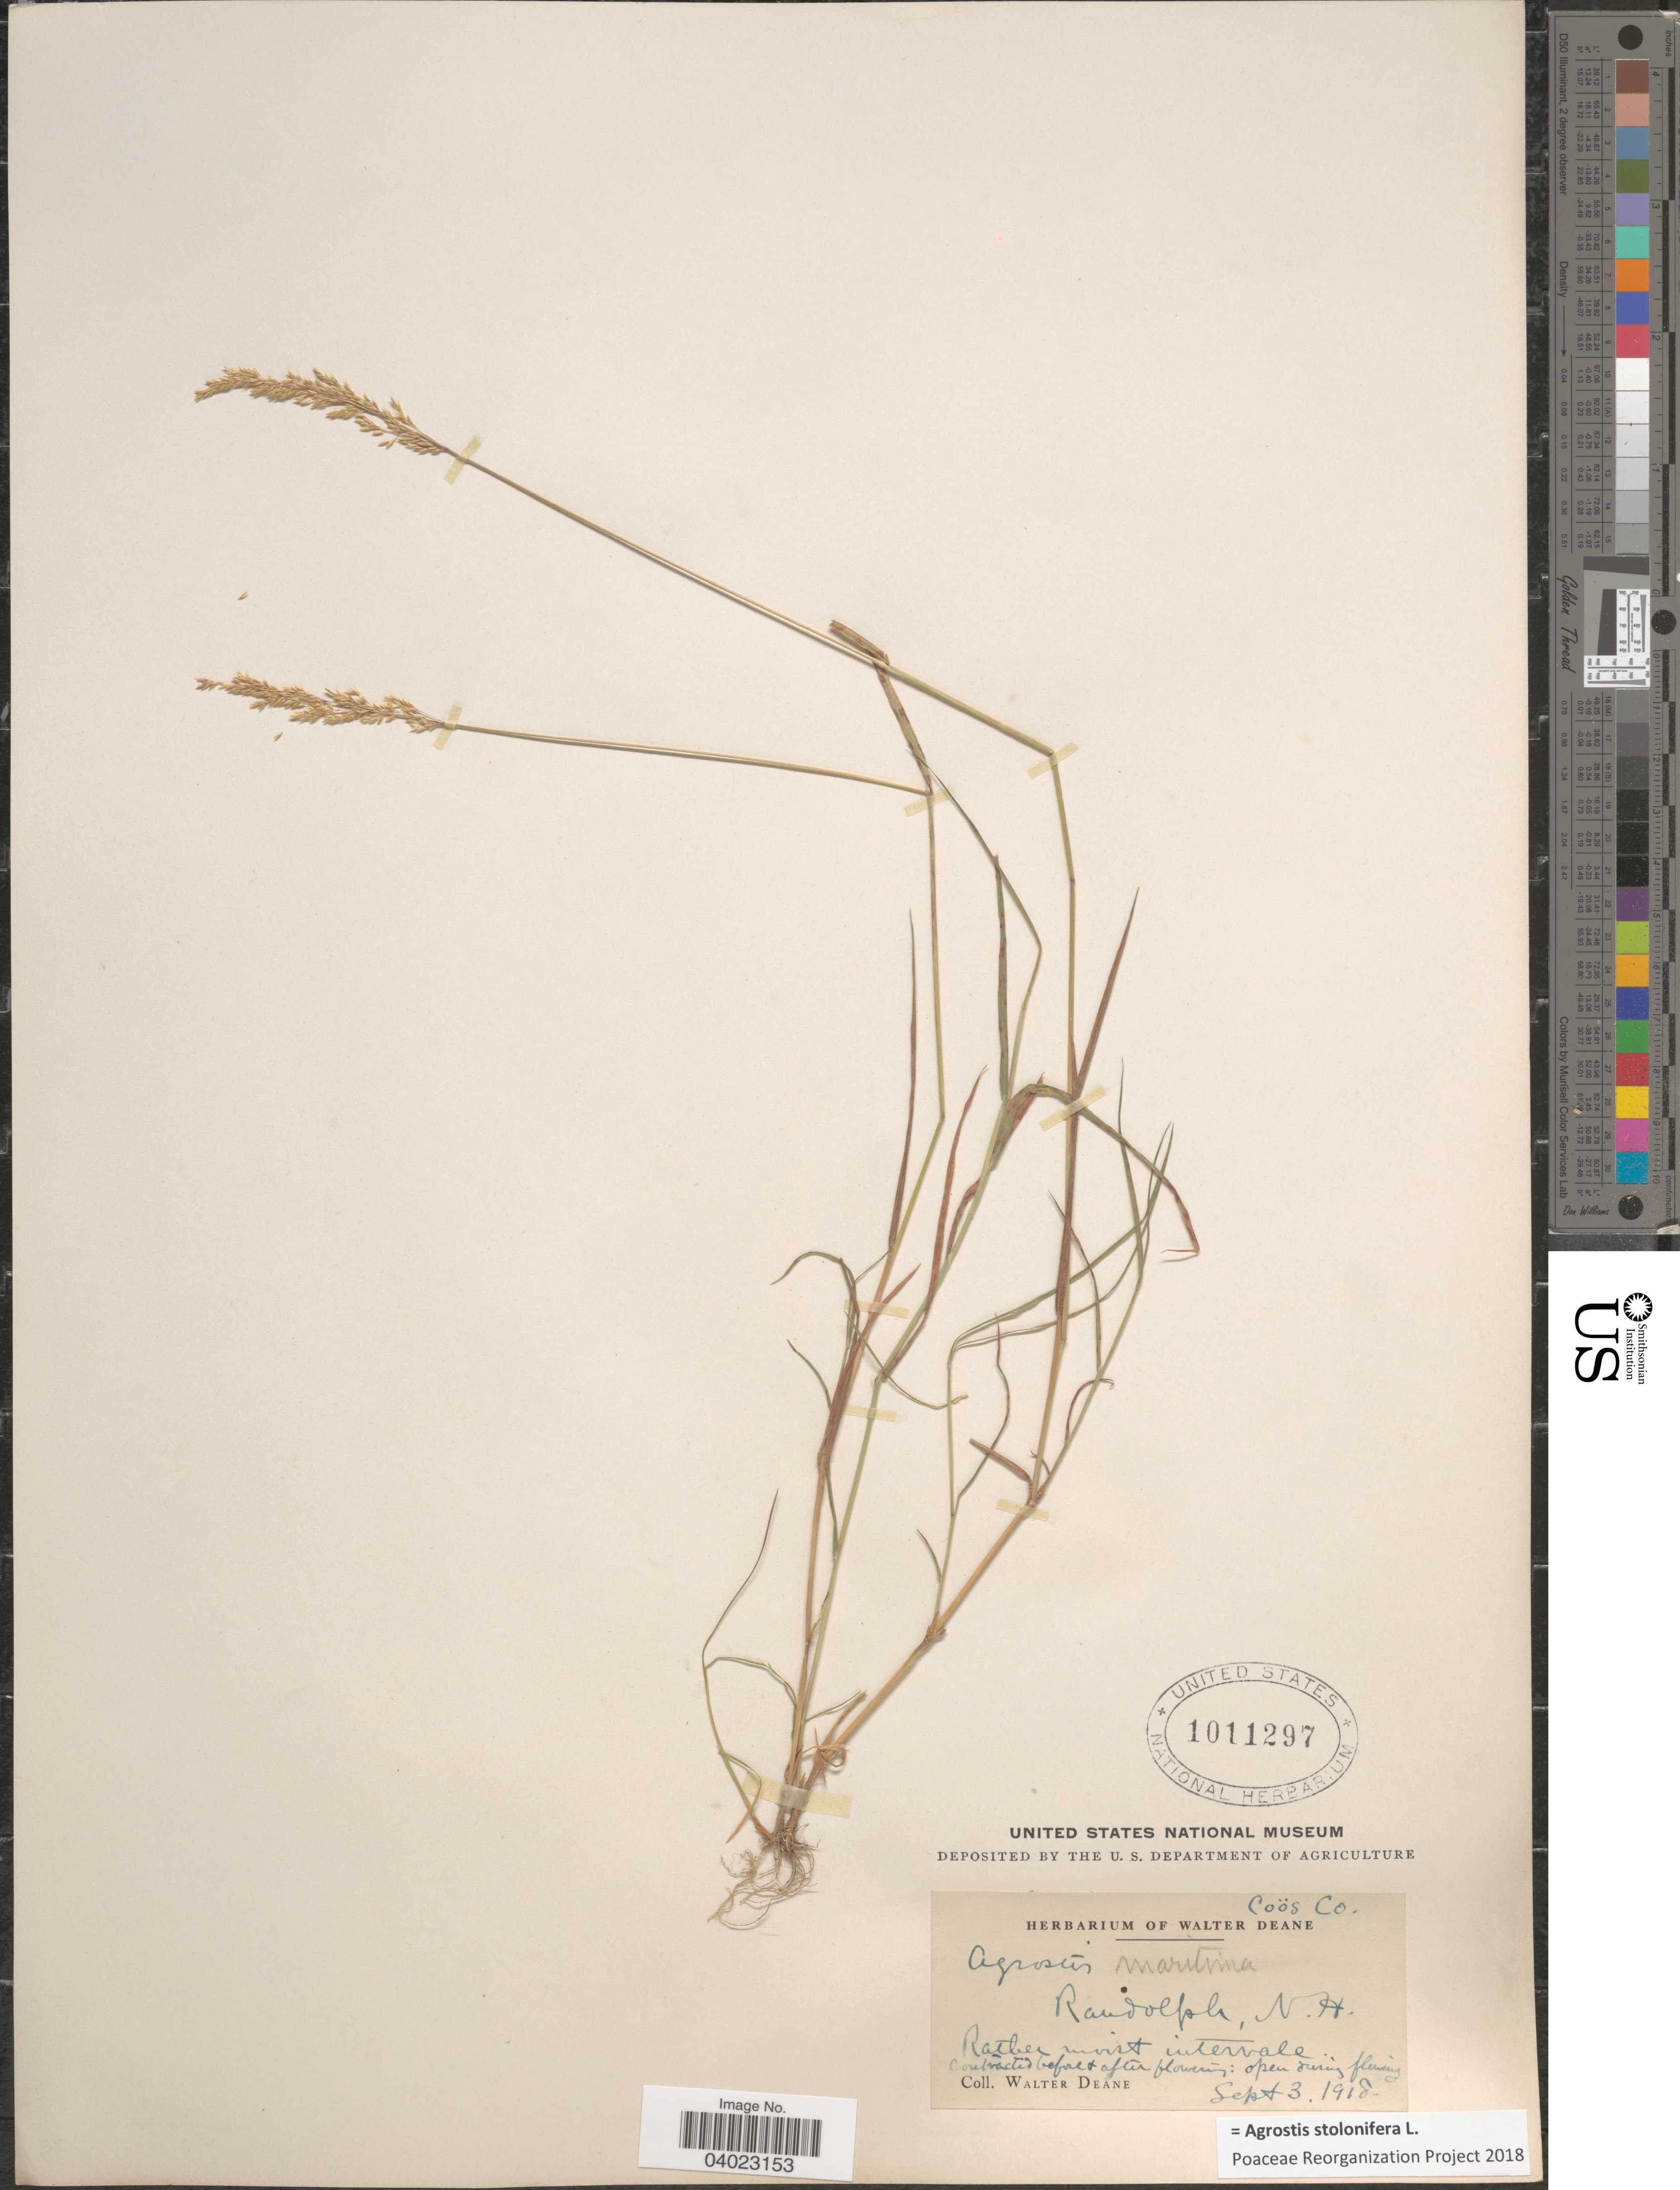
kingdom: Plantae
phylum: Tracheophyta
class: Liliopsida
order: Poales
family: Poaceae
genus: Agrostis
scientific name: Agrostis stolonifera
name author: L.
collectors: W. Deane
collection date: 1918-09-03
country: United States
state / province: New Hampshire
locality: Coös Co. Randolph.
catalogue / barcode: US 1011297